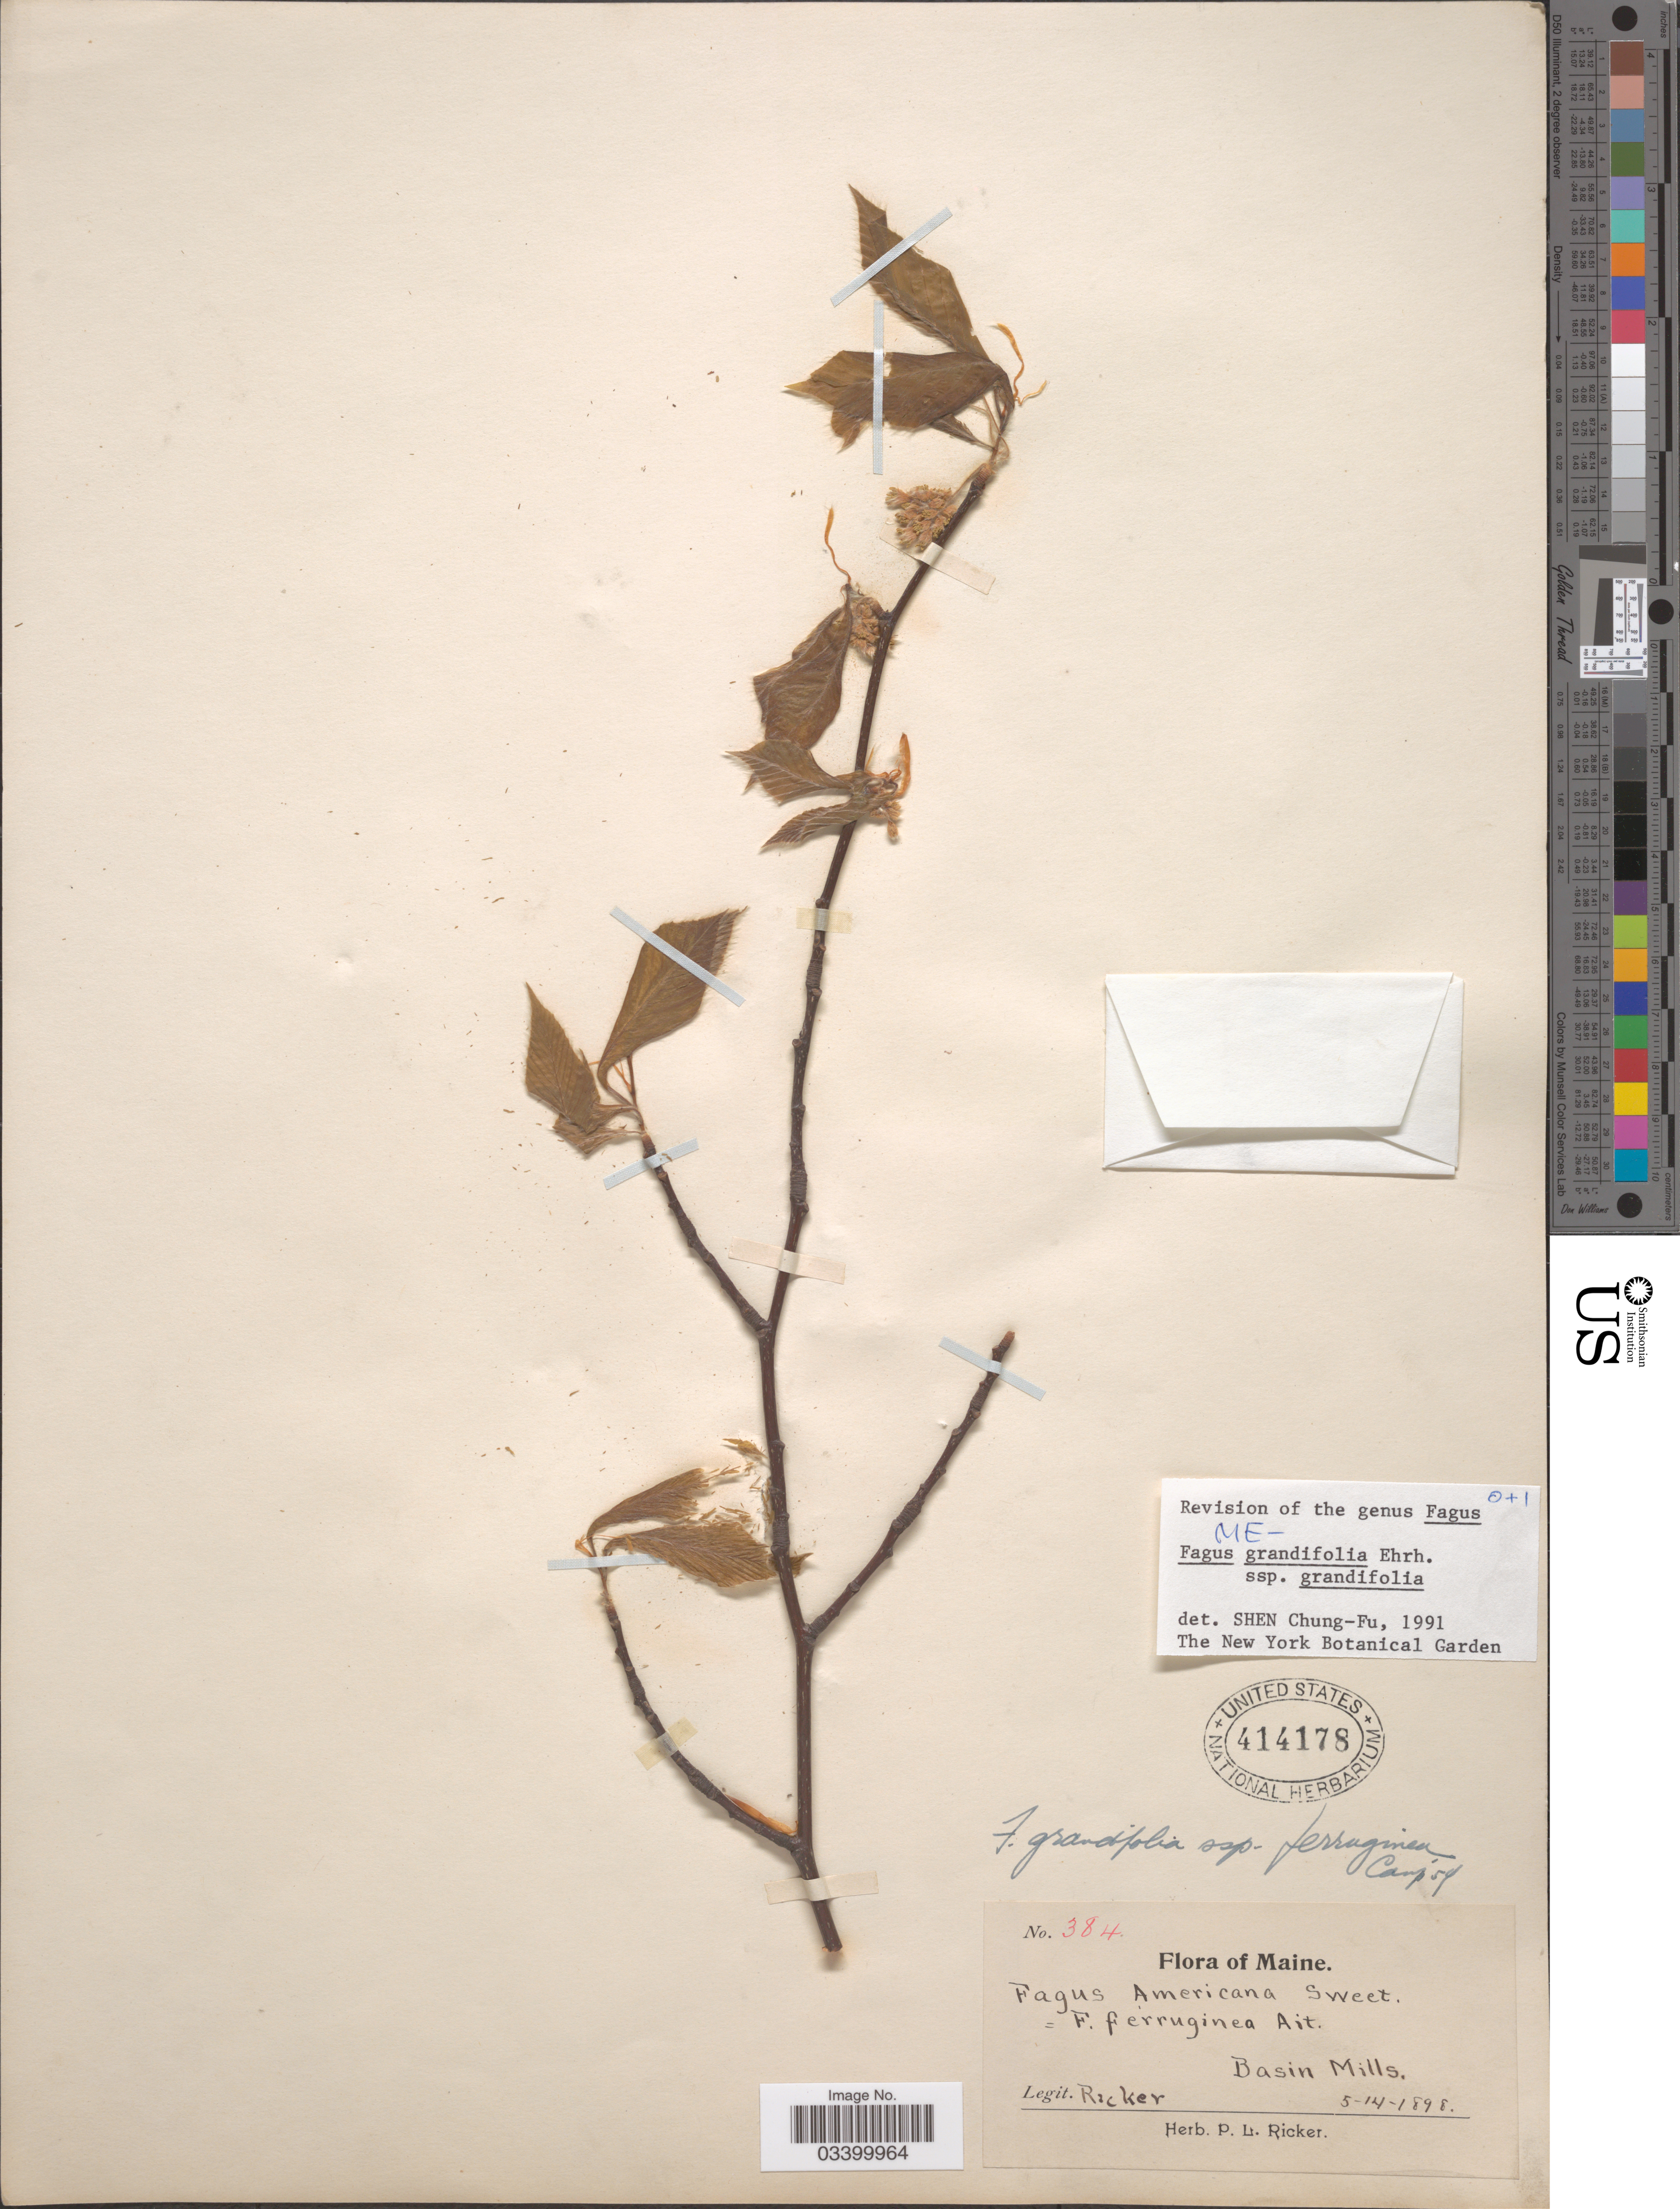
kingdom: Plantae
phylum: Tracheophyta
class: Magnoliopsida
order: Fagales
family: Fagaceae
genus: Fagus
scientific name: Fagus grandifolia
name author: Ehrh.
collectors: P. Ricker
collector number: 384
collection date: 1898-05-14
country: United States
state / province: Maine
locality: Basin Mills.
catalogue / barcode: US 414178